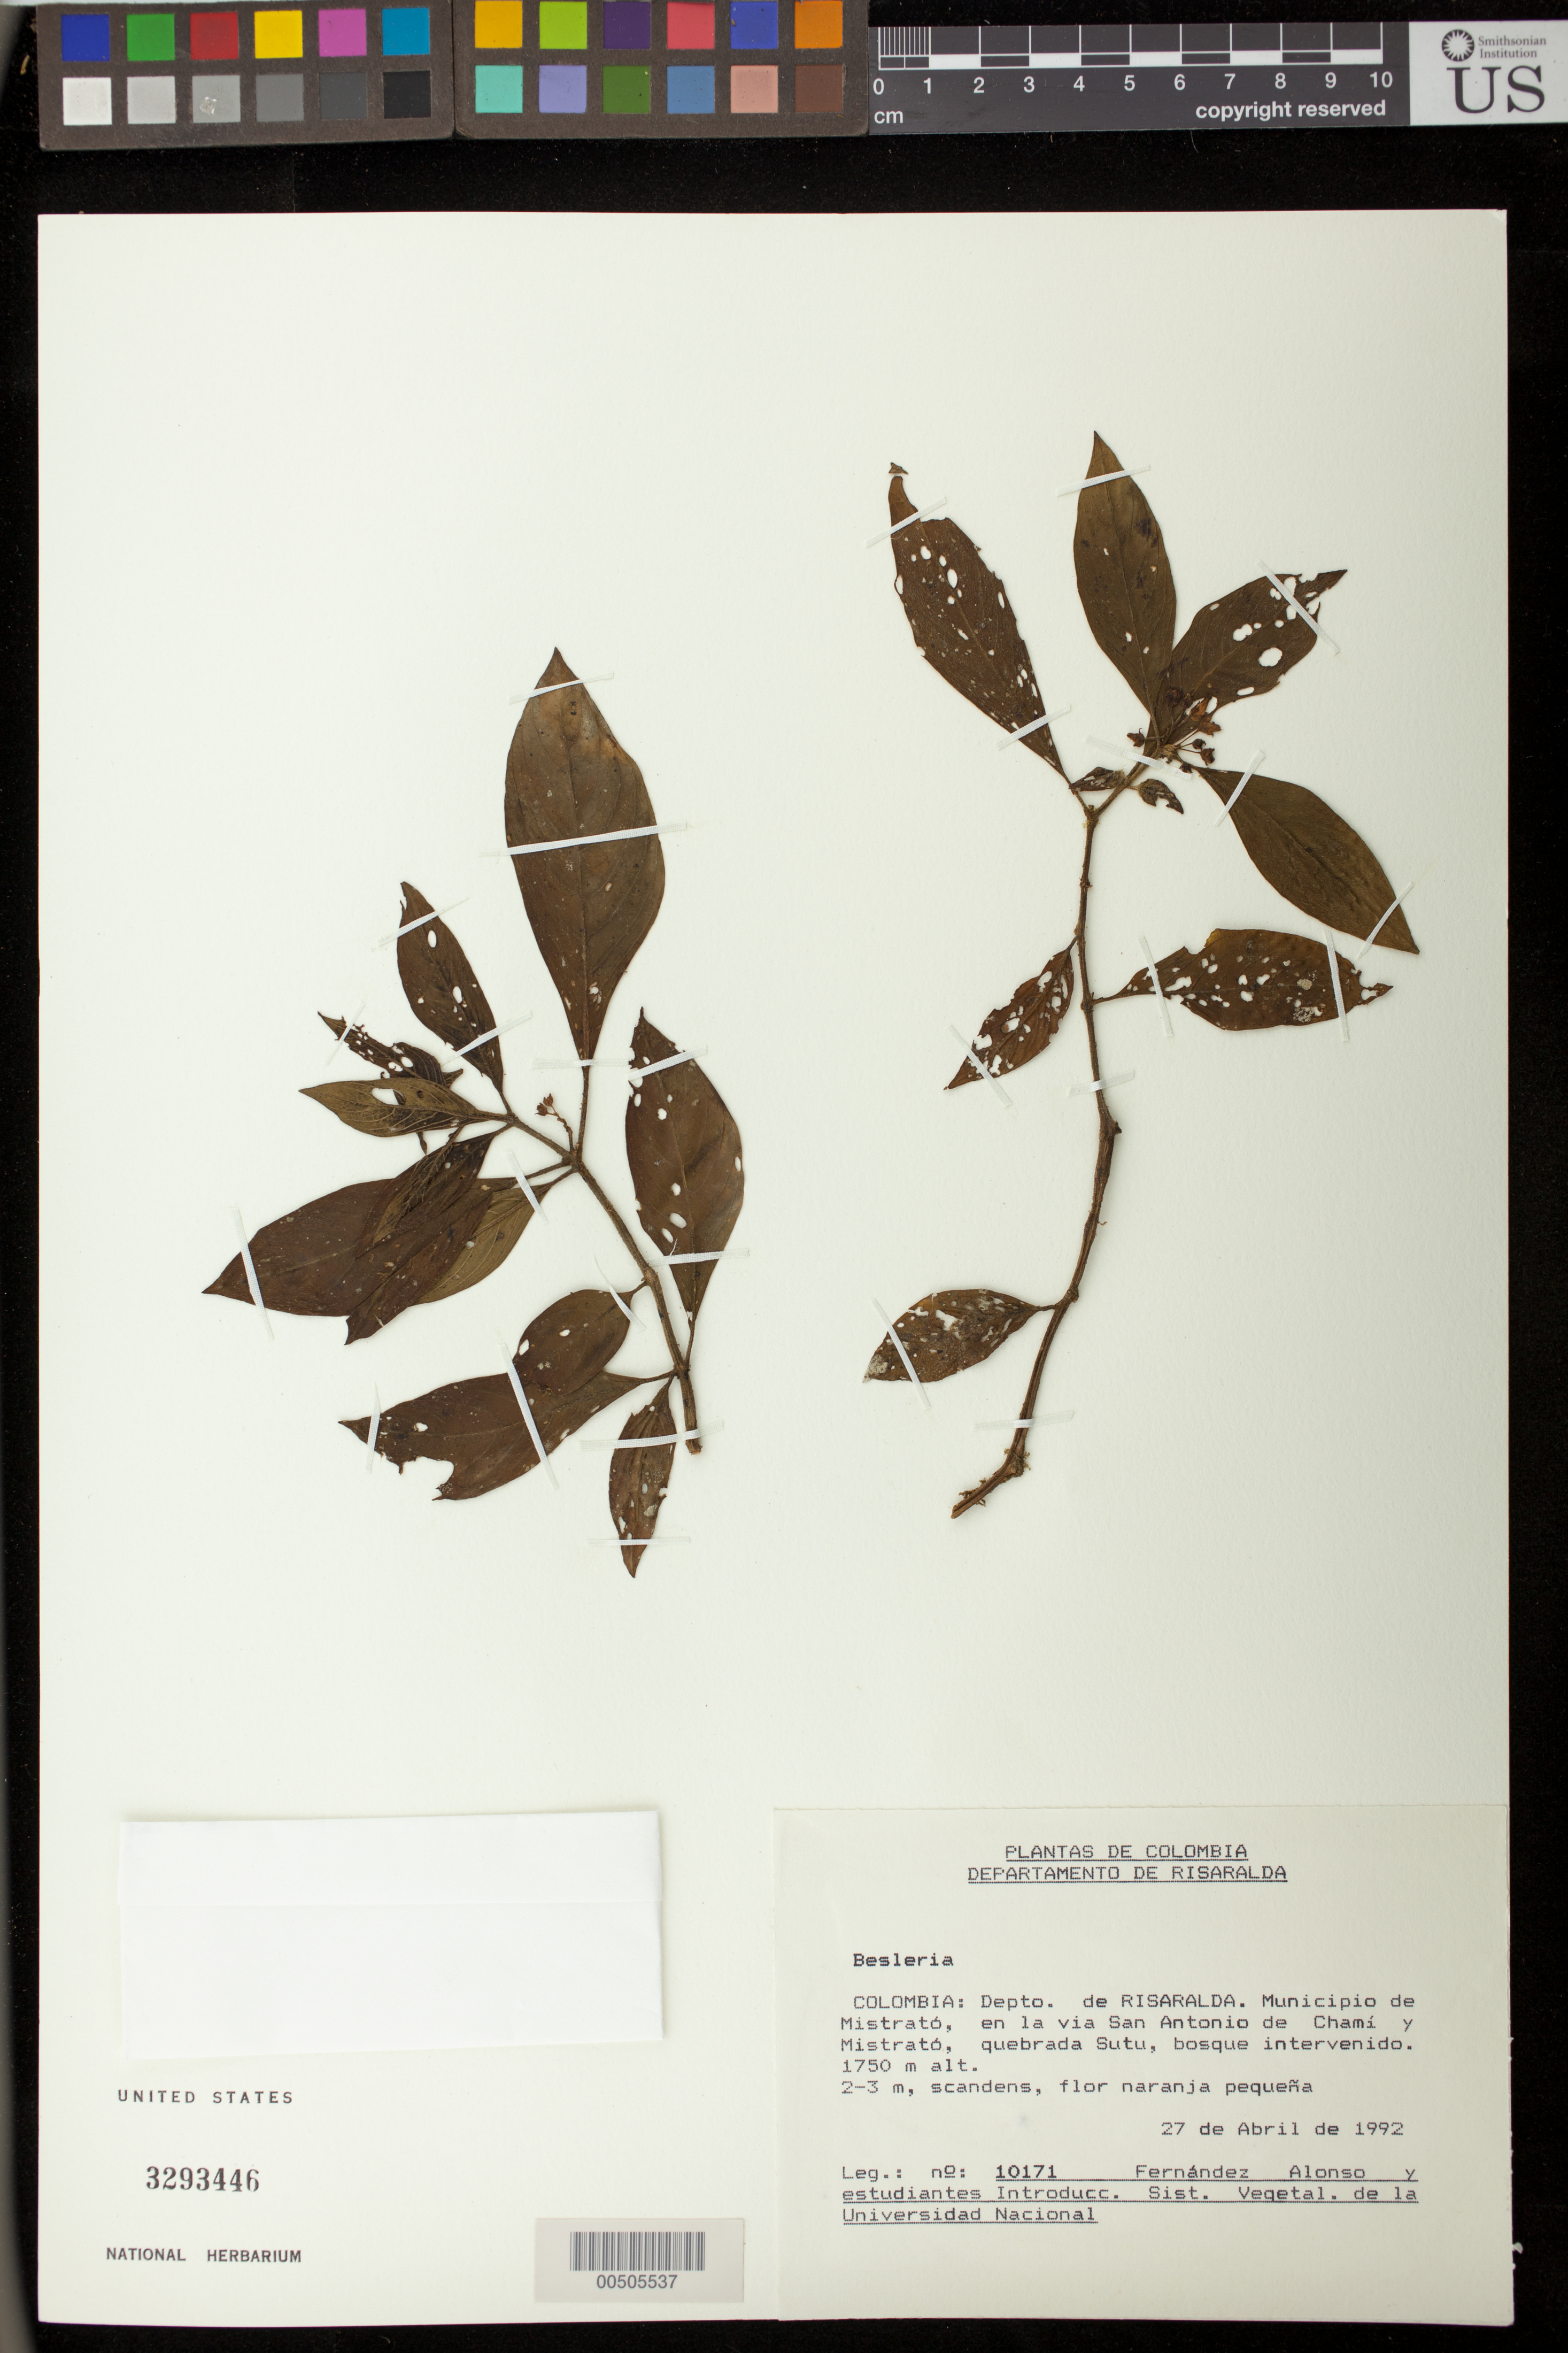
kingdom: Plantae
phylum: Tracheophyta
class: Magnoliopsida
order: Lamiales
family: Gesneriaceae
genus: Besleria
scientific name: Besleria sp.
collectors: J. L. Fernández-Alonso & Estudiantes Introducc. Sist. Vegetal. de la Universidad Nacional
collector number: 10171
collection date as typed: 27 Apr 1992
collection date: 1992-04-27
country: Colombia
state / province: Risaralda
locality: Municipio de Mistrató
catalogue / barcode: US 3293446